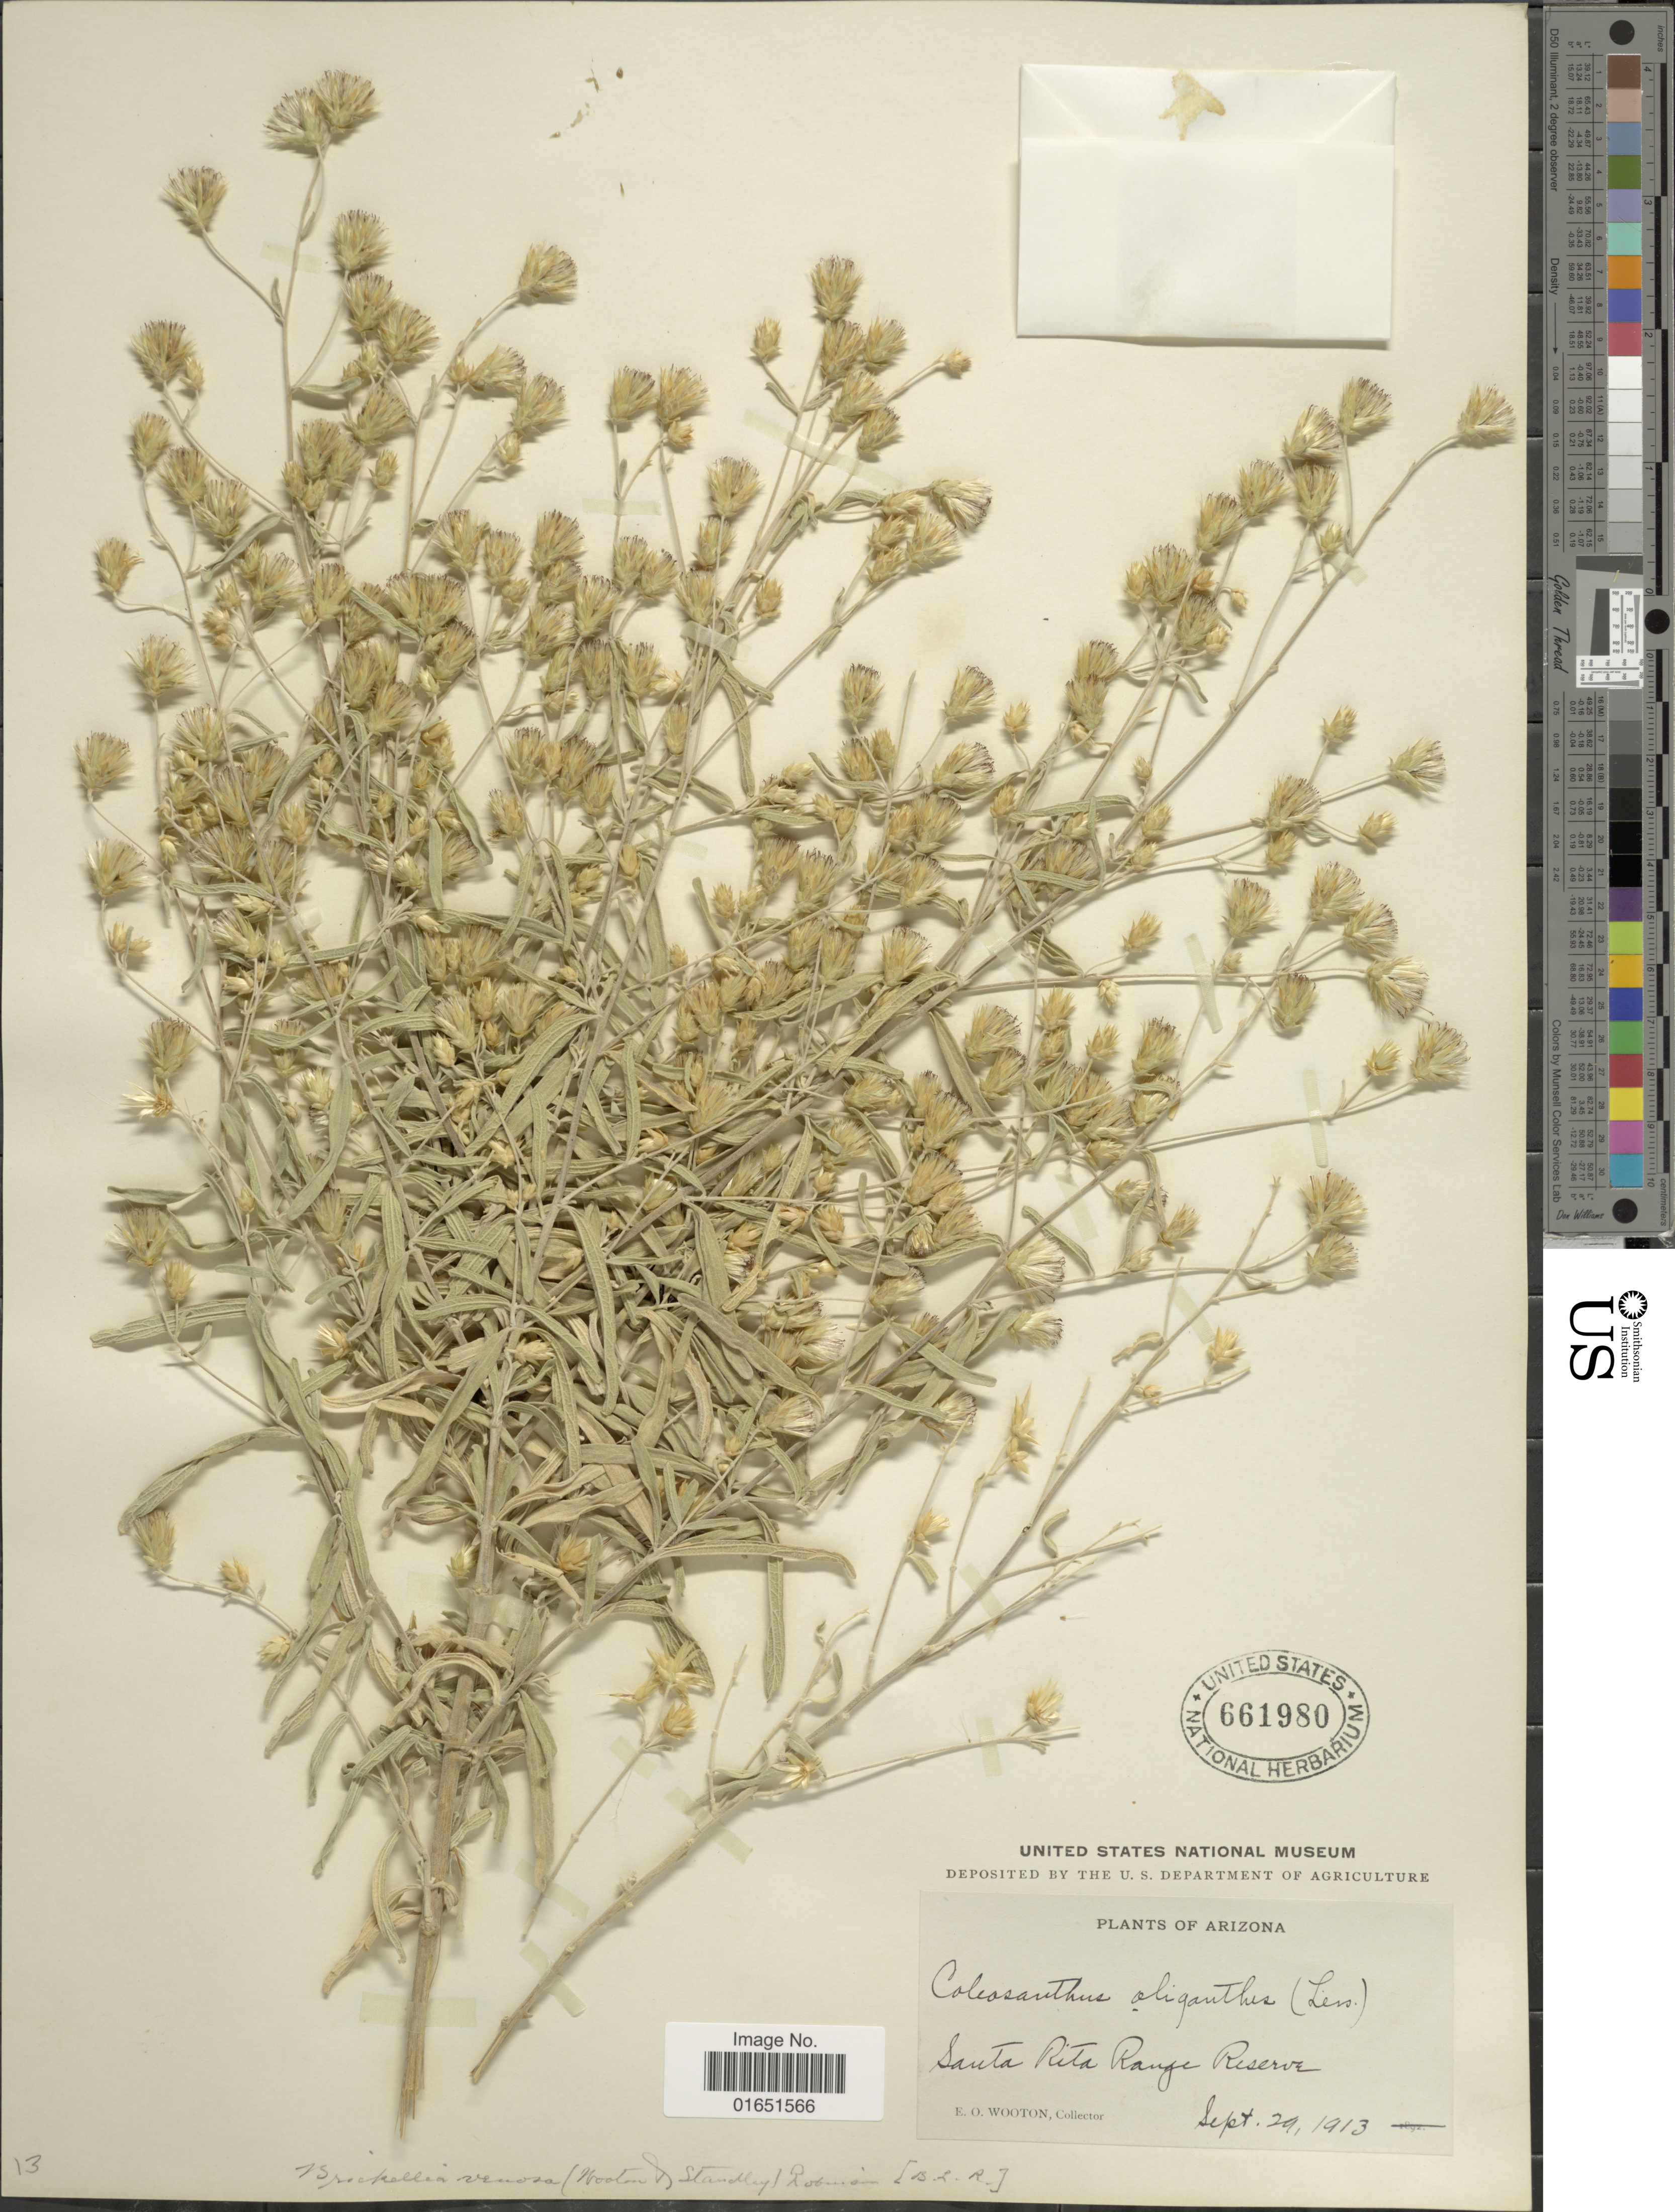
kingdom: Plantae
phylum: Tracheophyta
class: Magnoliopsida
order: Asterales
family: Asteraceae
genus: Brickellia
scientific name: Brickellia venosa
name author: (Wooton & Standl.) B.L. Rob.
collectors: E. O. Wooton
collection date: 1913-09-29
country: United States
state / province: Arizona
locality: Santa Rita Range Reserva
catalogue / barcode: US 661980